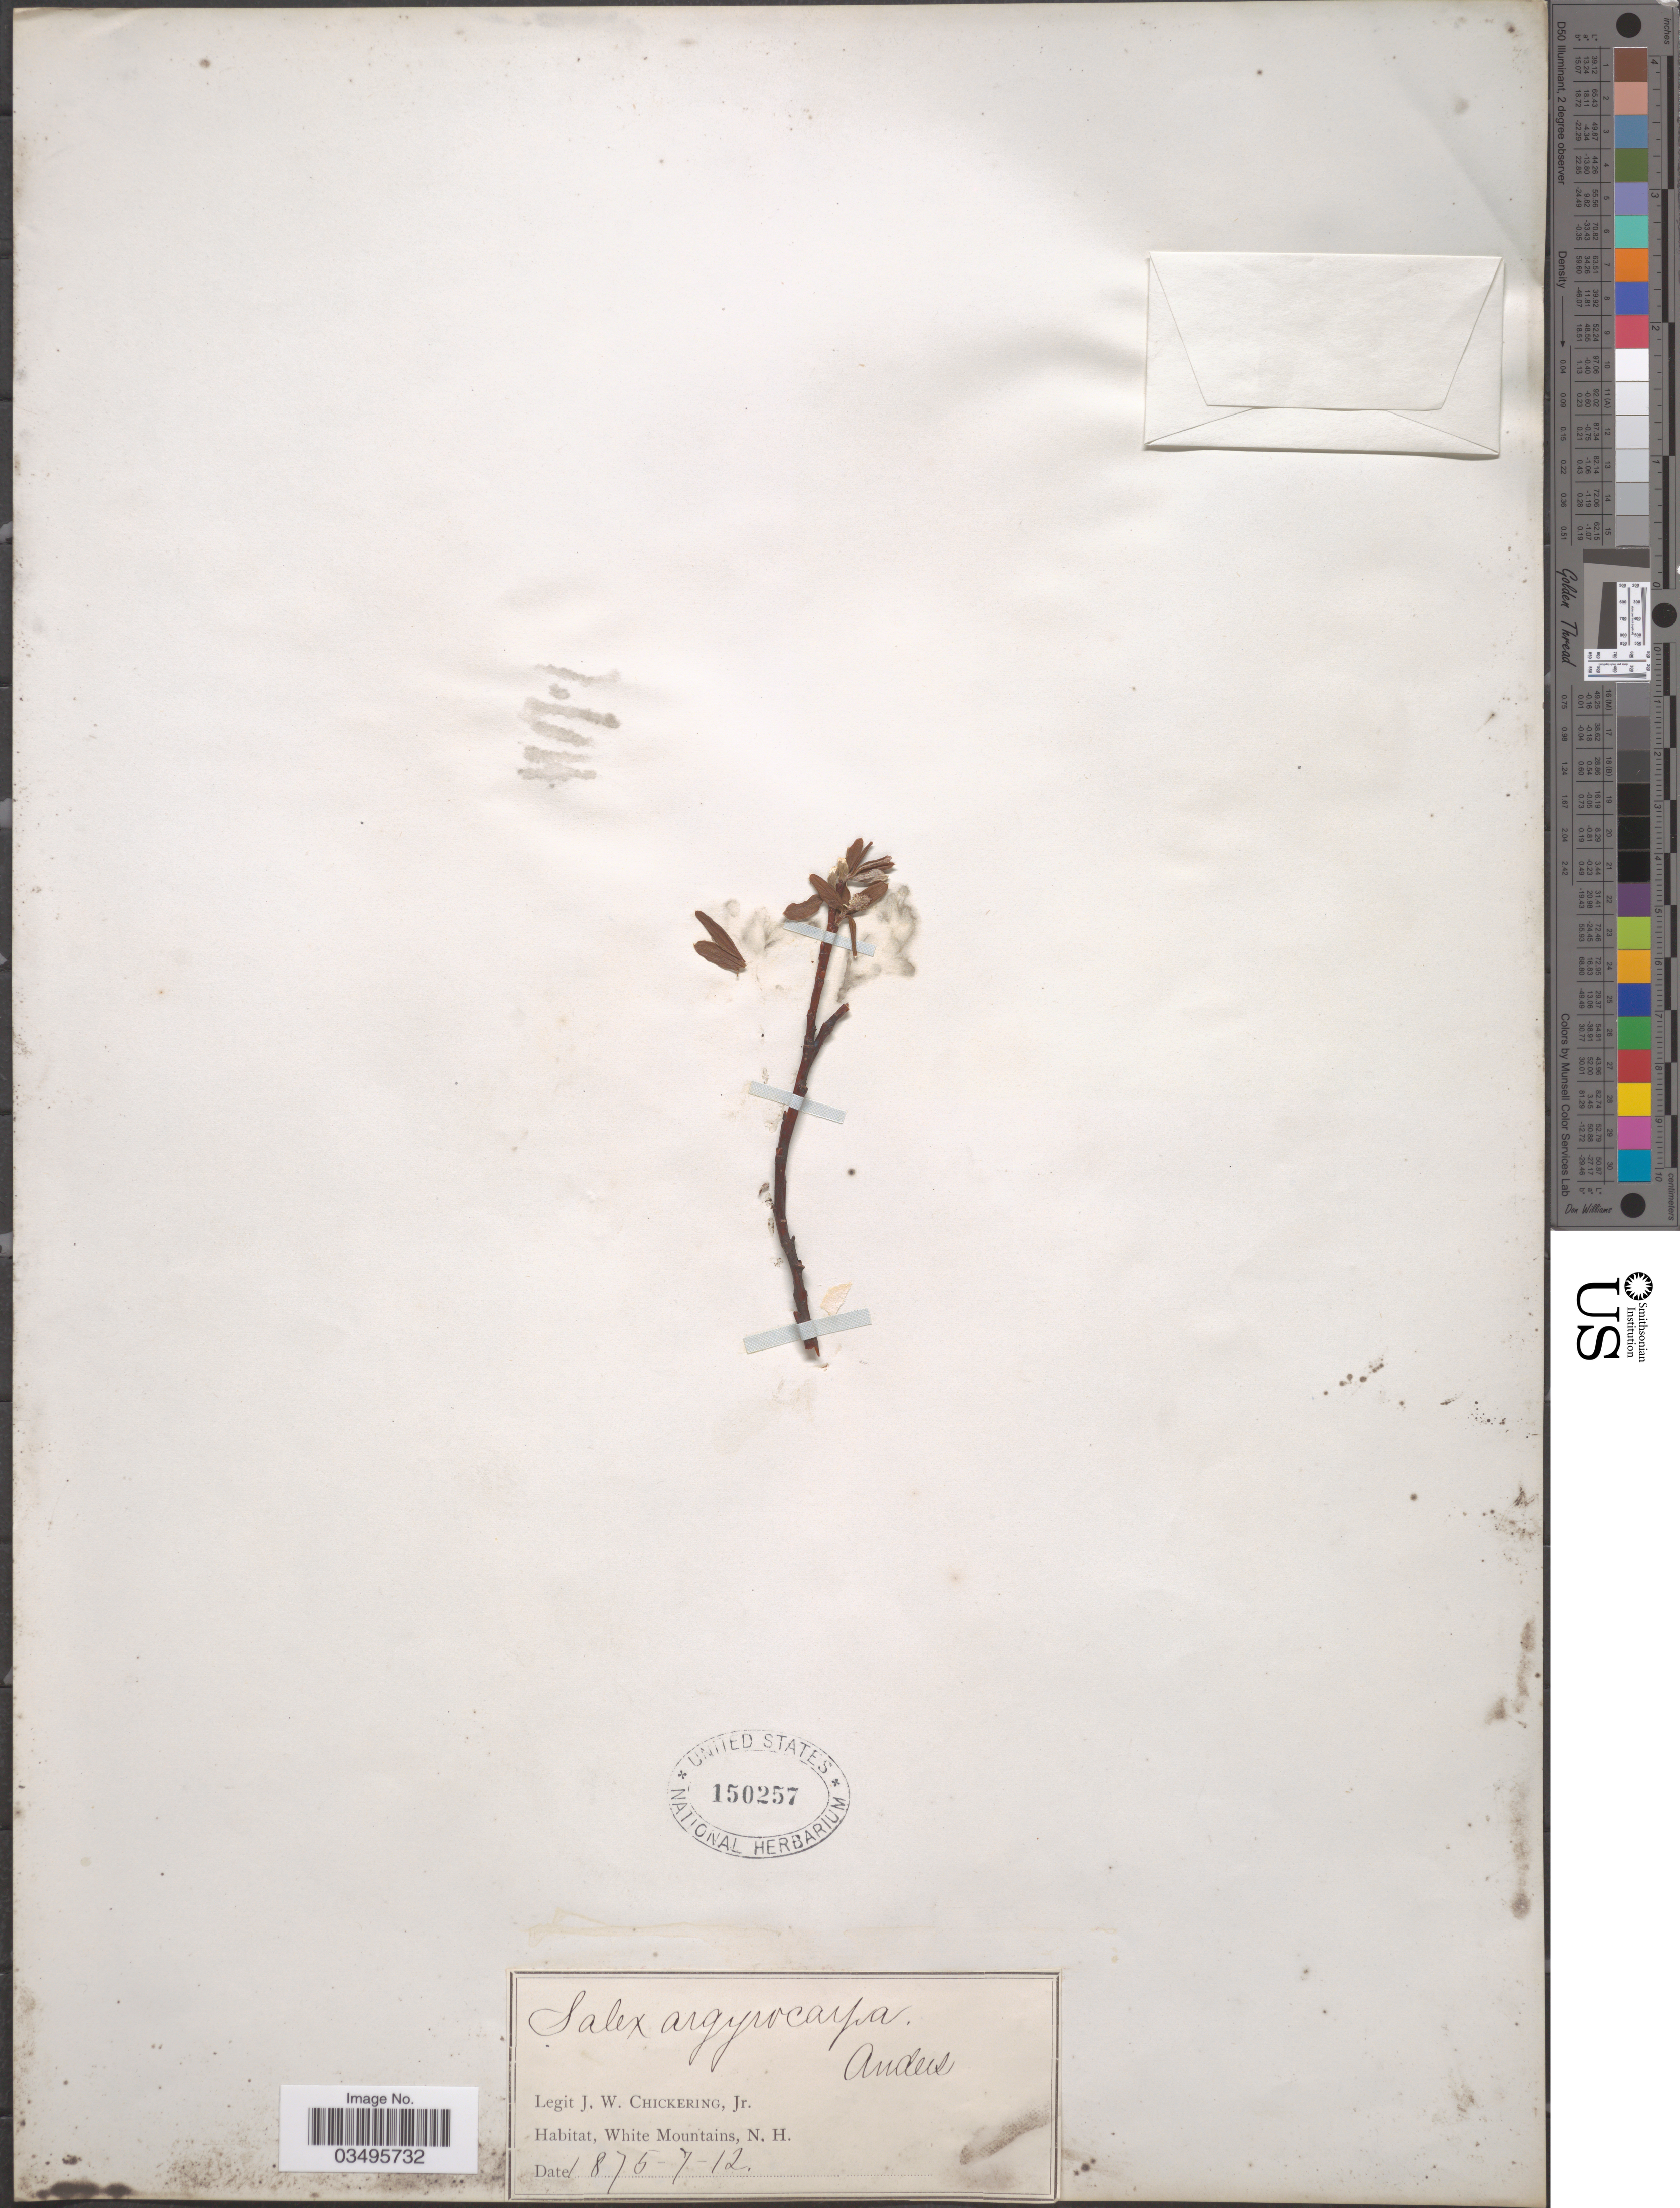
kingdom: Plantae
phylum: Tracheophyta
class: Magnoliopsida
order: Malpighiales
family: Salicaceae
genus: Salix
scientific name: Salix argyrocarpa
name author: L. Andersson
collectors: J. W. Chickering Jr.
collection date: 1875-07-12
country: United States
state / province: New Hampshire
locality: White Mountains.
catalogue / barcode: US 150257